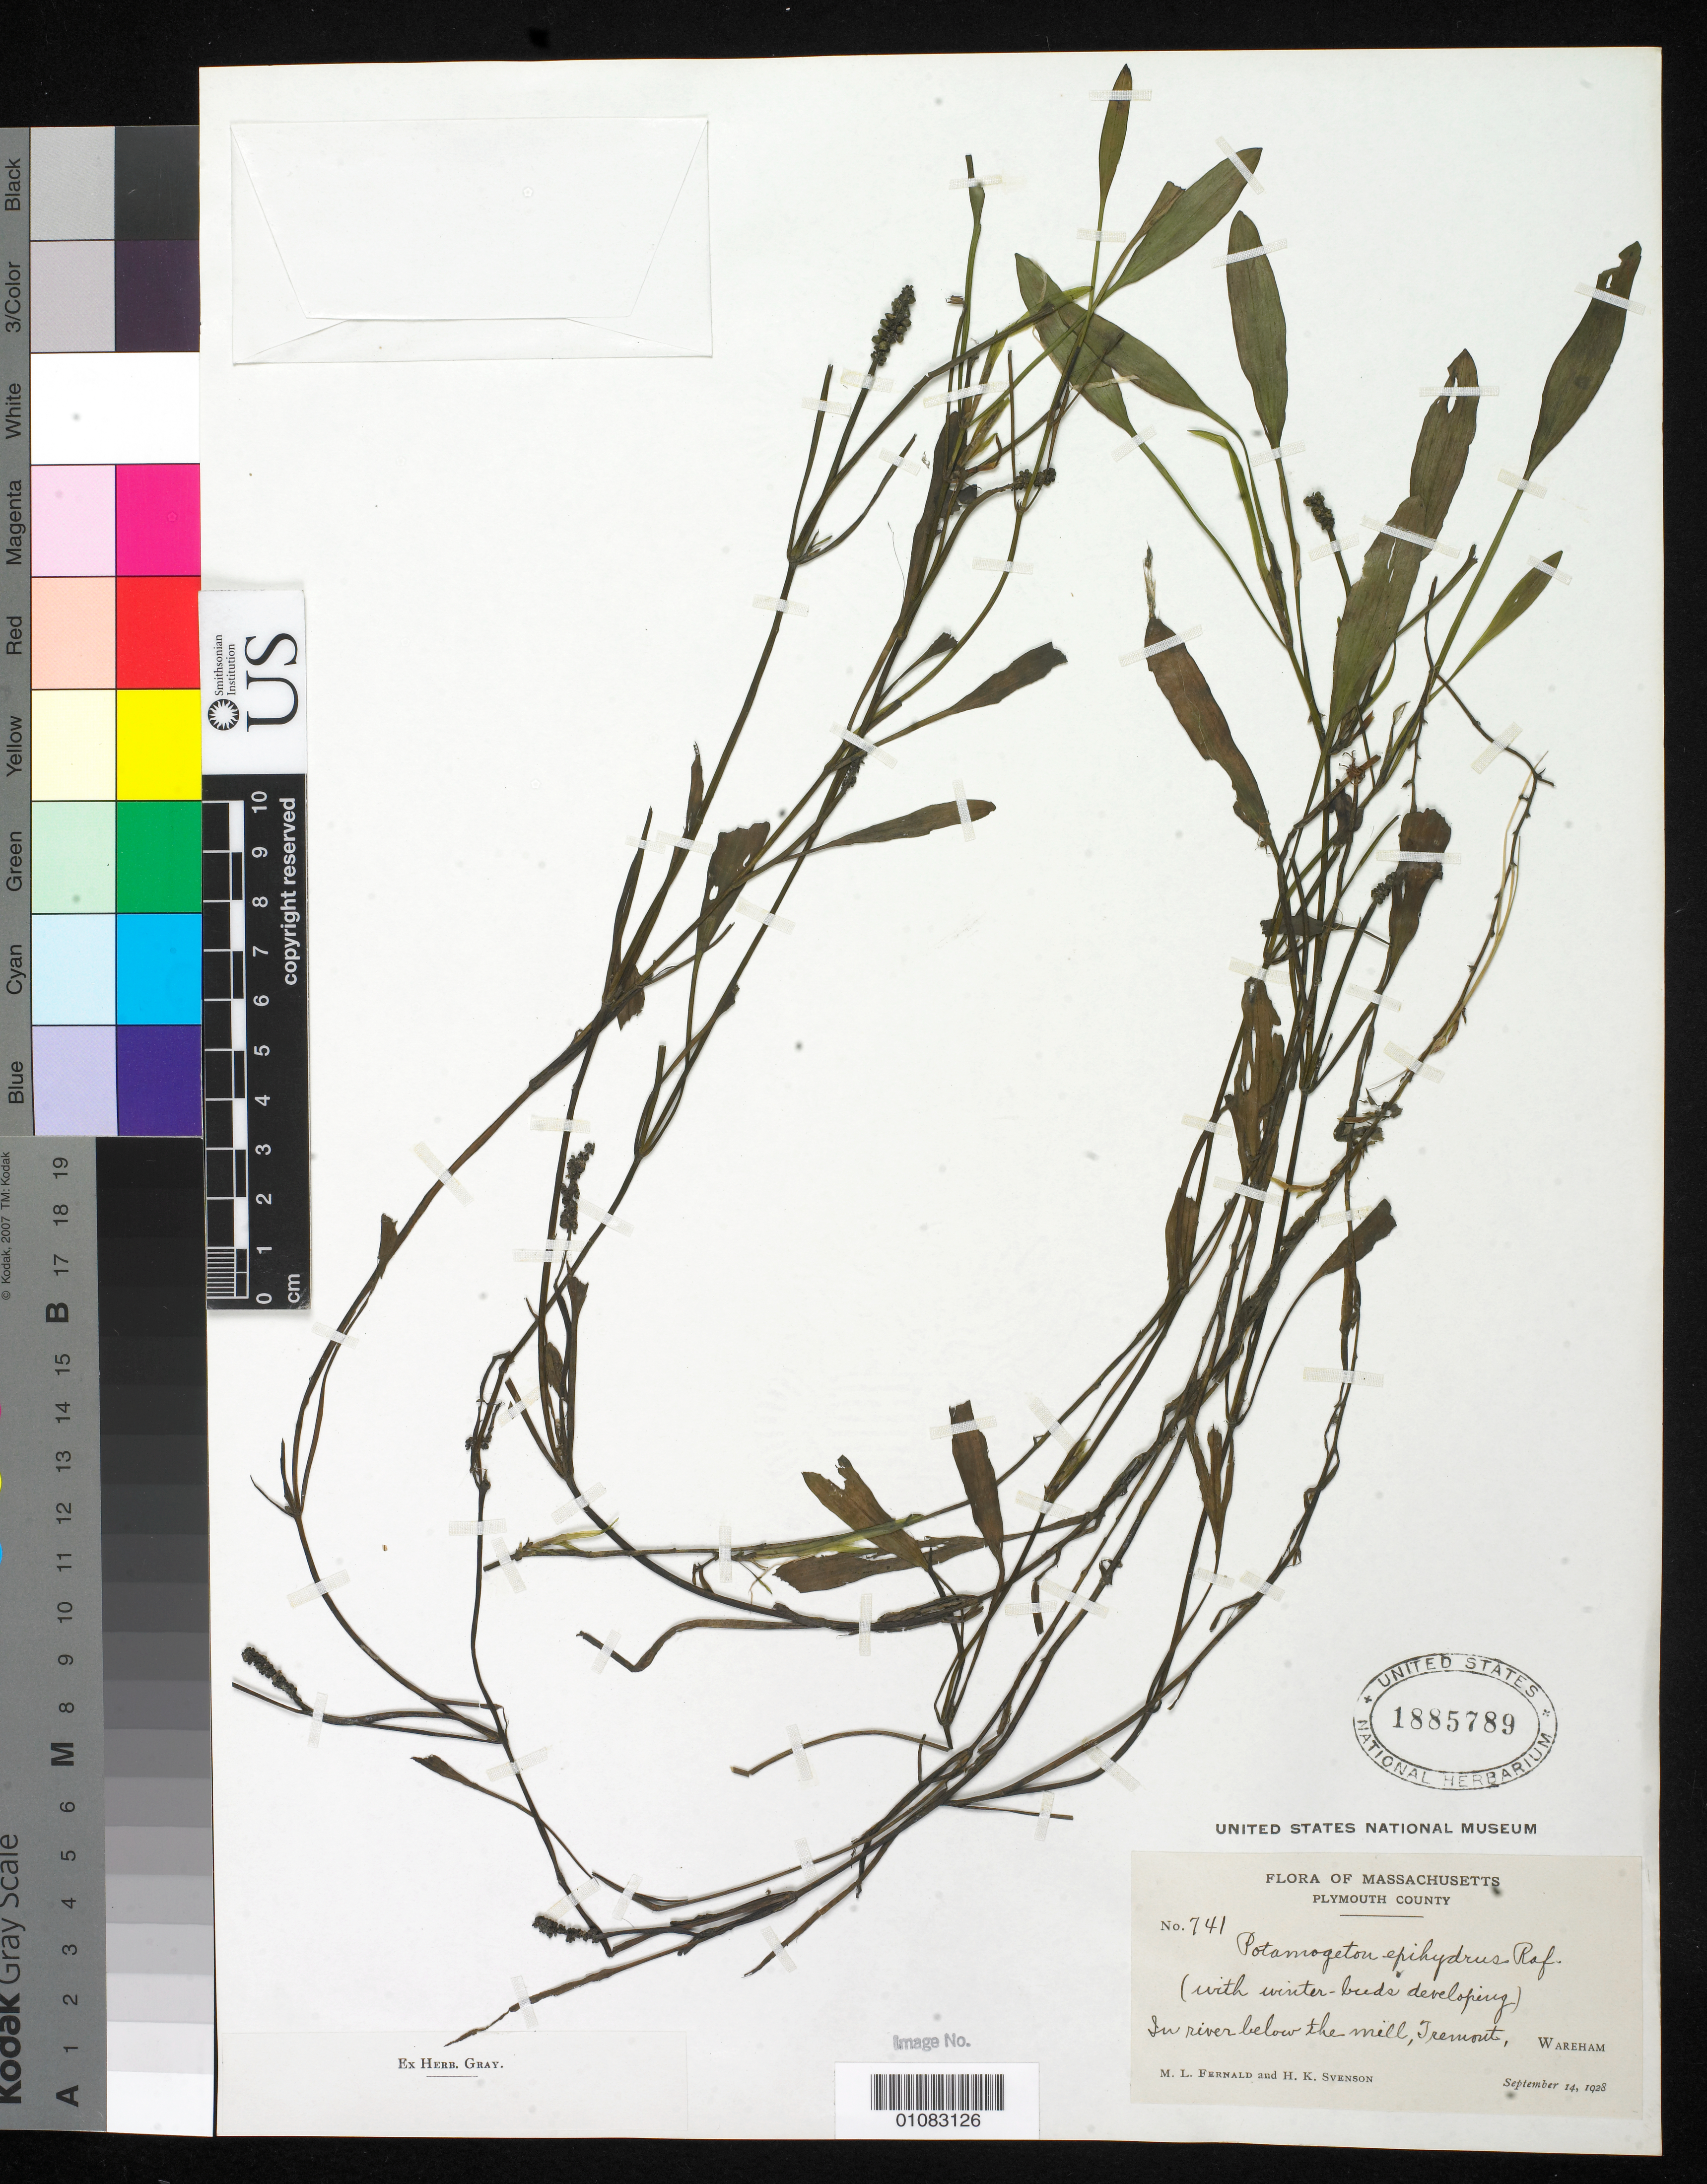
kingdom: Plantae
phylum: Tracheophyta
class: Liliopsida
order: Alismatales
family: Potamogetonaceae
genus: Potamogeton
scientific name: Potamogeton epihydrus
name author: Raf.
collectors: M. L. Fernald & H. K. Svenson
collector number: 741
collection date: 1928-09-14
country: United States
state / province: Massachusetts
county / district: Plymouth County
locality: Wareham, Tremont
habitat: In river below the mill.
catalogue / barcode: US 1885789